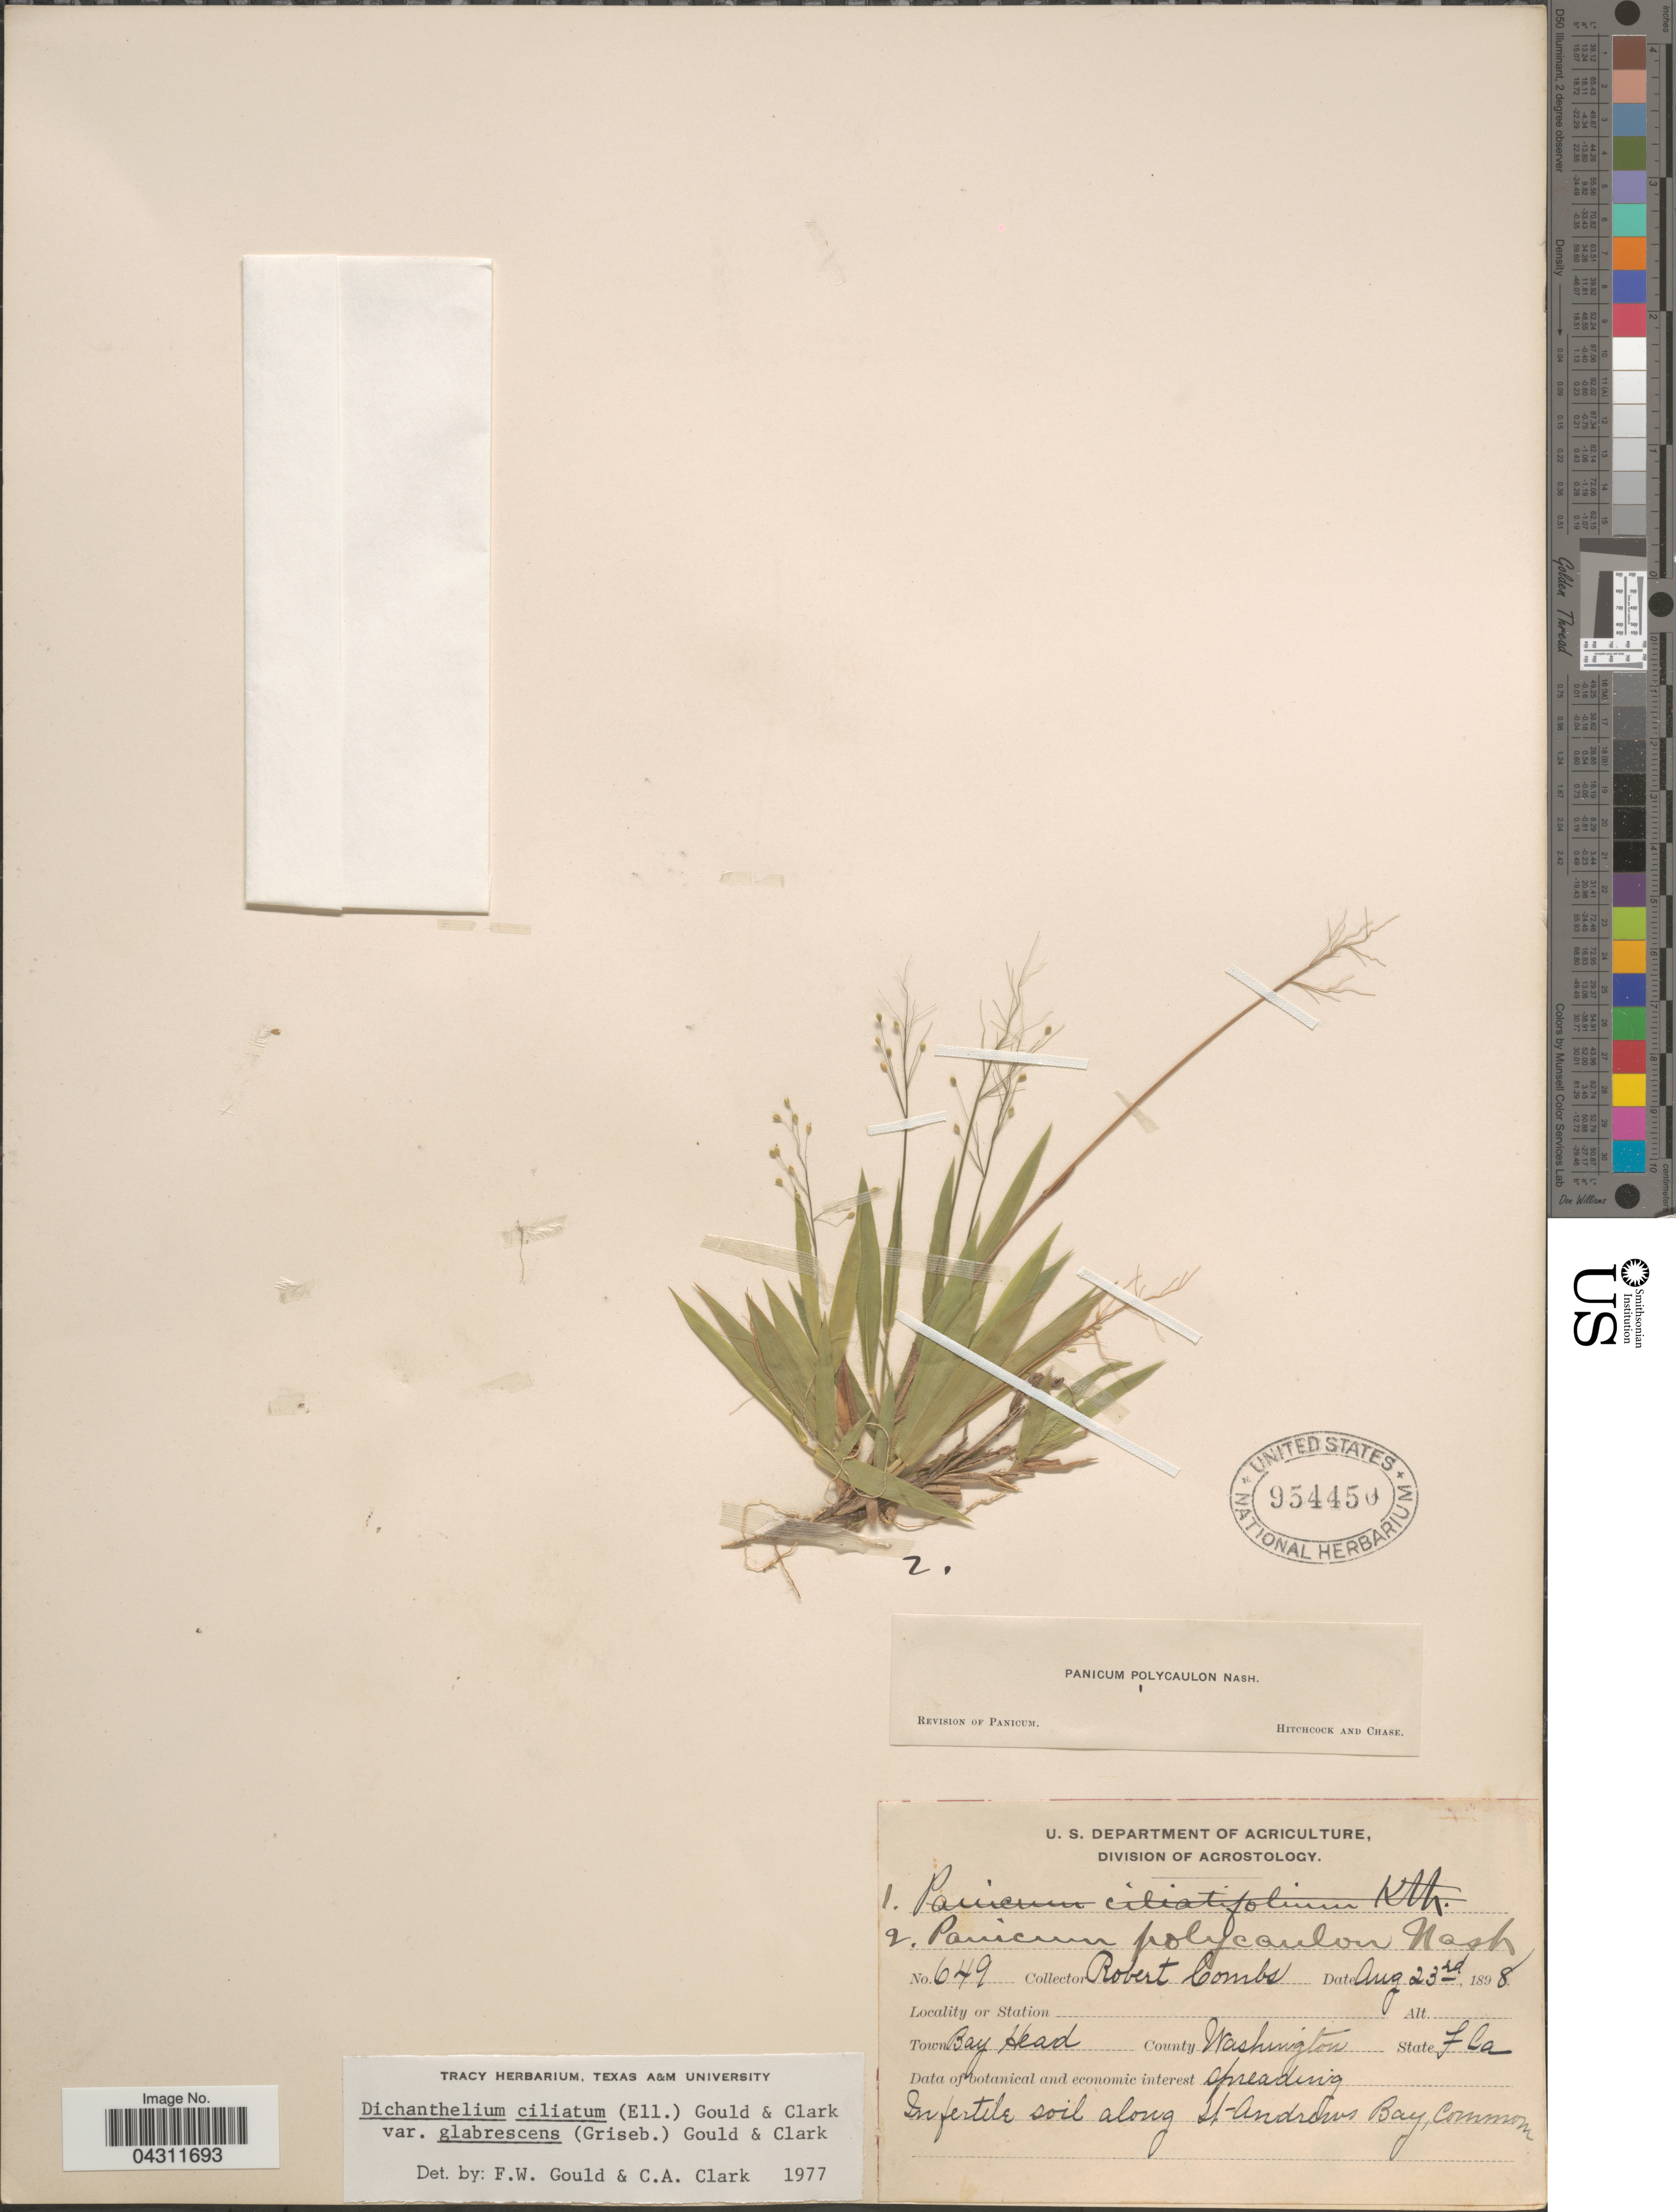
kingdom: Plantae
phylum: Tracheophyta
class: Liliopsida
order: Poales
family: Poaceae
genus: Dichanthelium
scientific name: Dichanthelium strigosum var. glabrescens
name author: (Griseb.) Freckmann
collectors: R. Combs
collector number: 649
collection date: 1898-08-23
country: United States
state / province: Florida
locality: Town Bay Head. County Washington. In fertile soil along St.Andrews Bay.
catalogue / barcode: US 954450